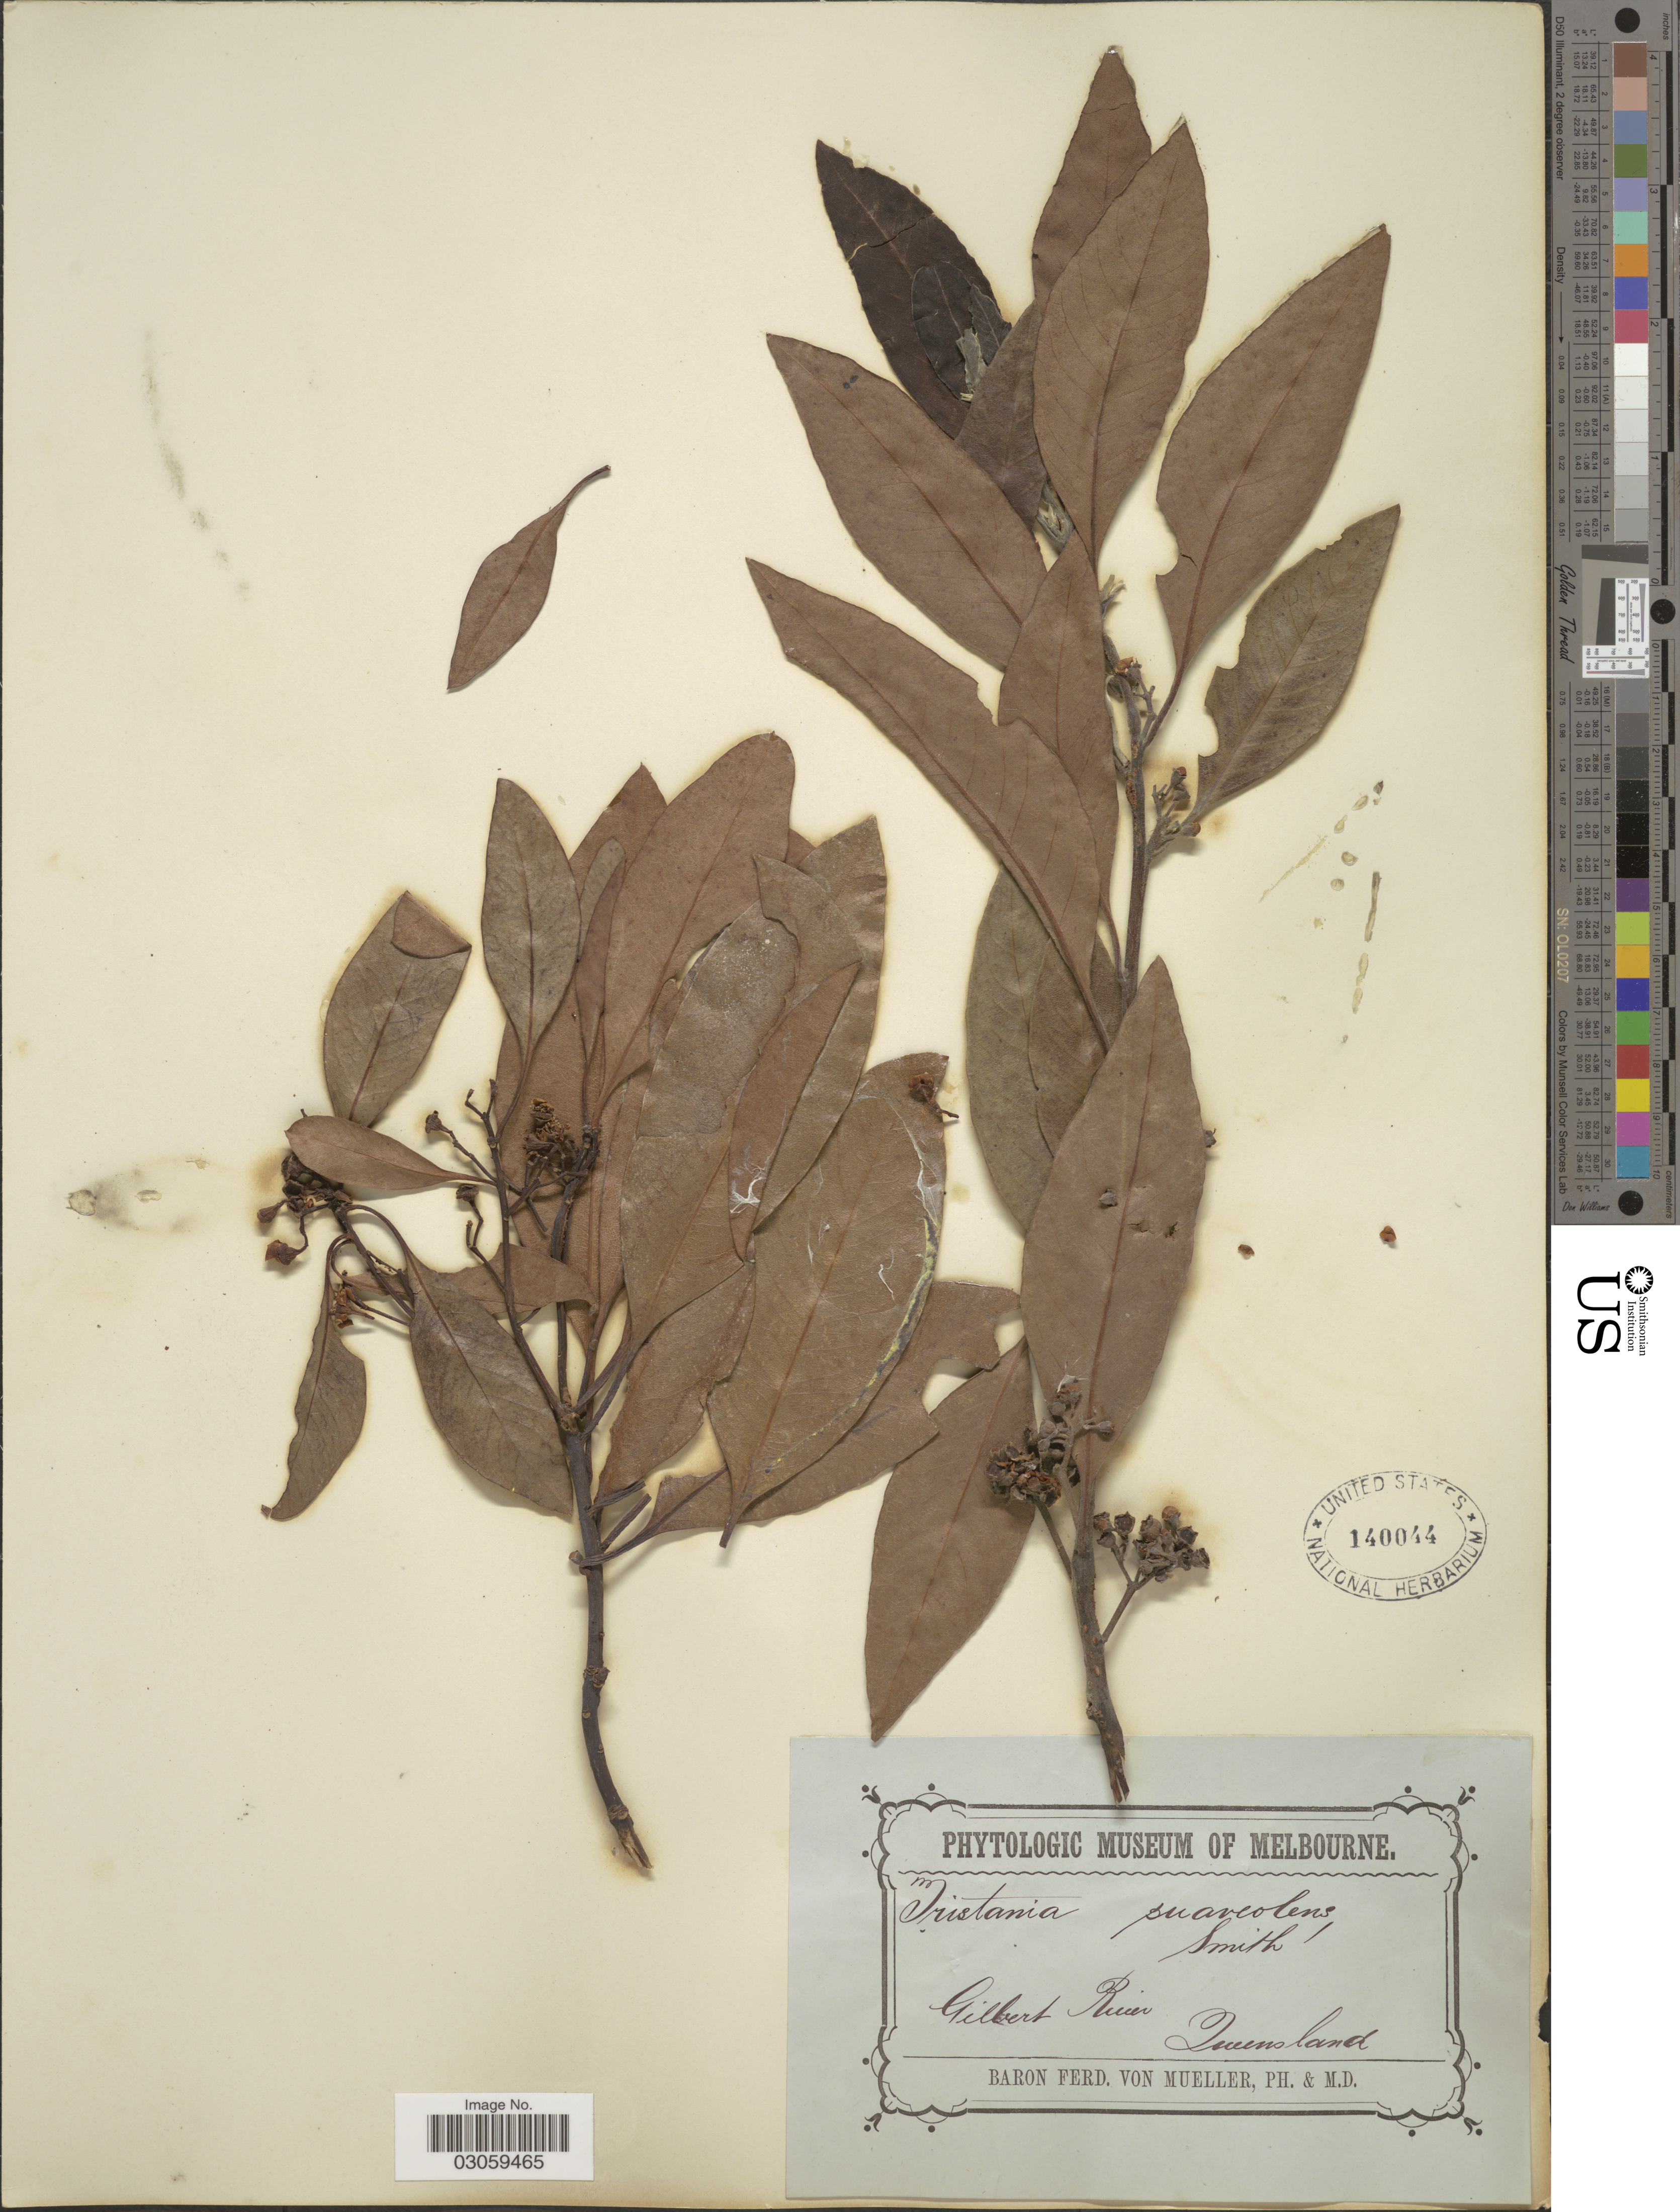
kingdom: Plantae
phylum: Tracheophyta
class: Magnoliopsida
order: Myrtales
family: Myrtaceae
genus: Lophostemon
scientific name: Lophostemon suaveolens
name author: (Sol. ex Gaertn.) P.G. Wilson & J. T. Waterh.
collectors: B. von Mueller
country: Australia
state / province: Queensland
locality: Gilbert River.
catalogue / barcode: US 140044